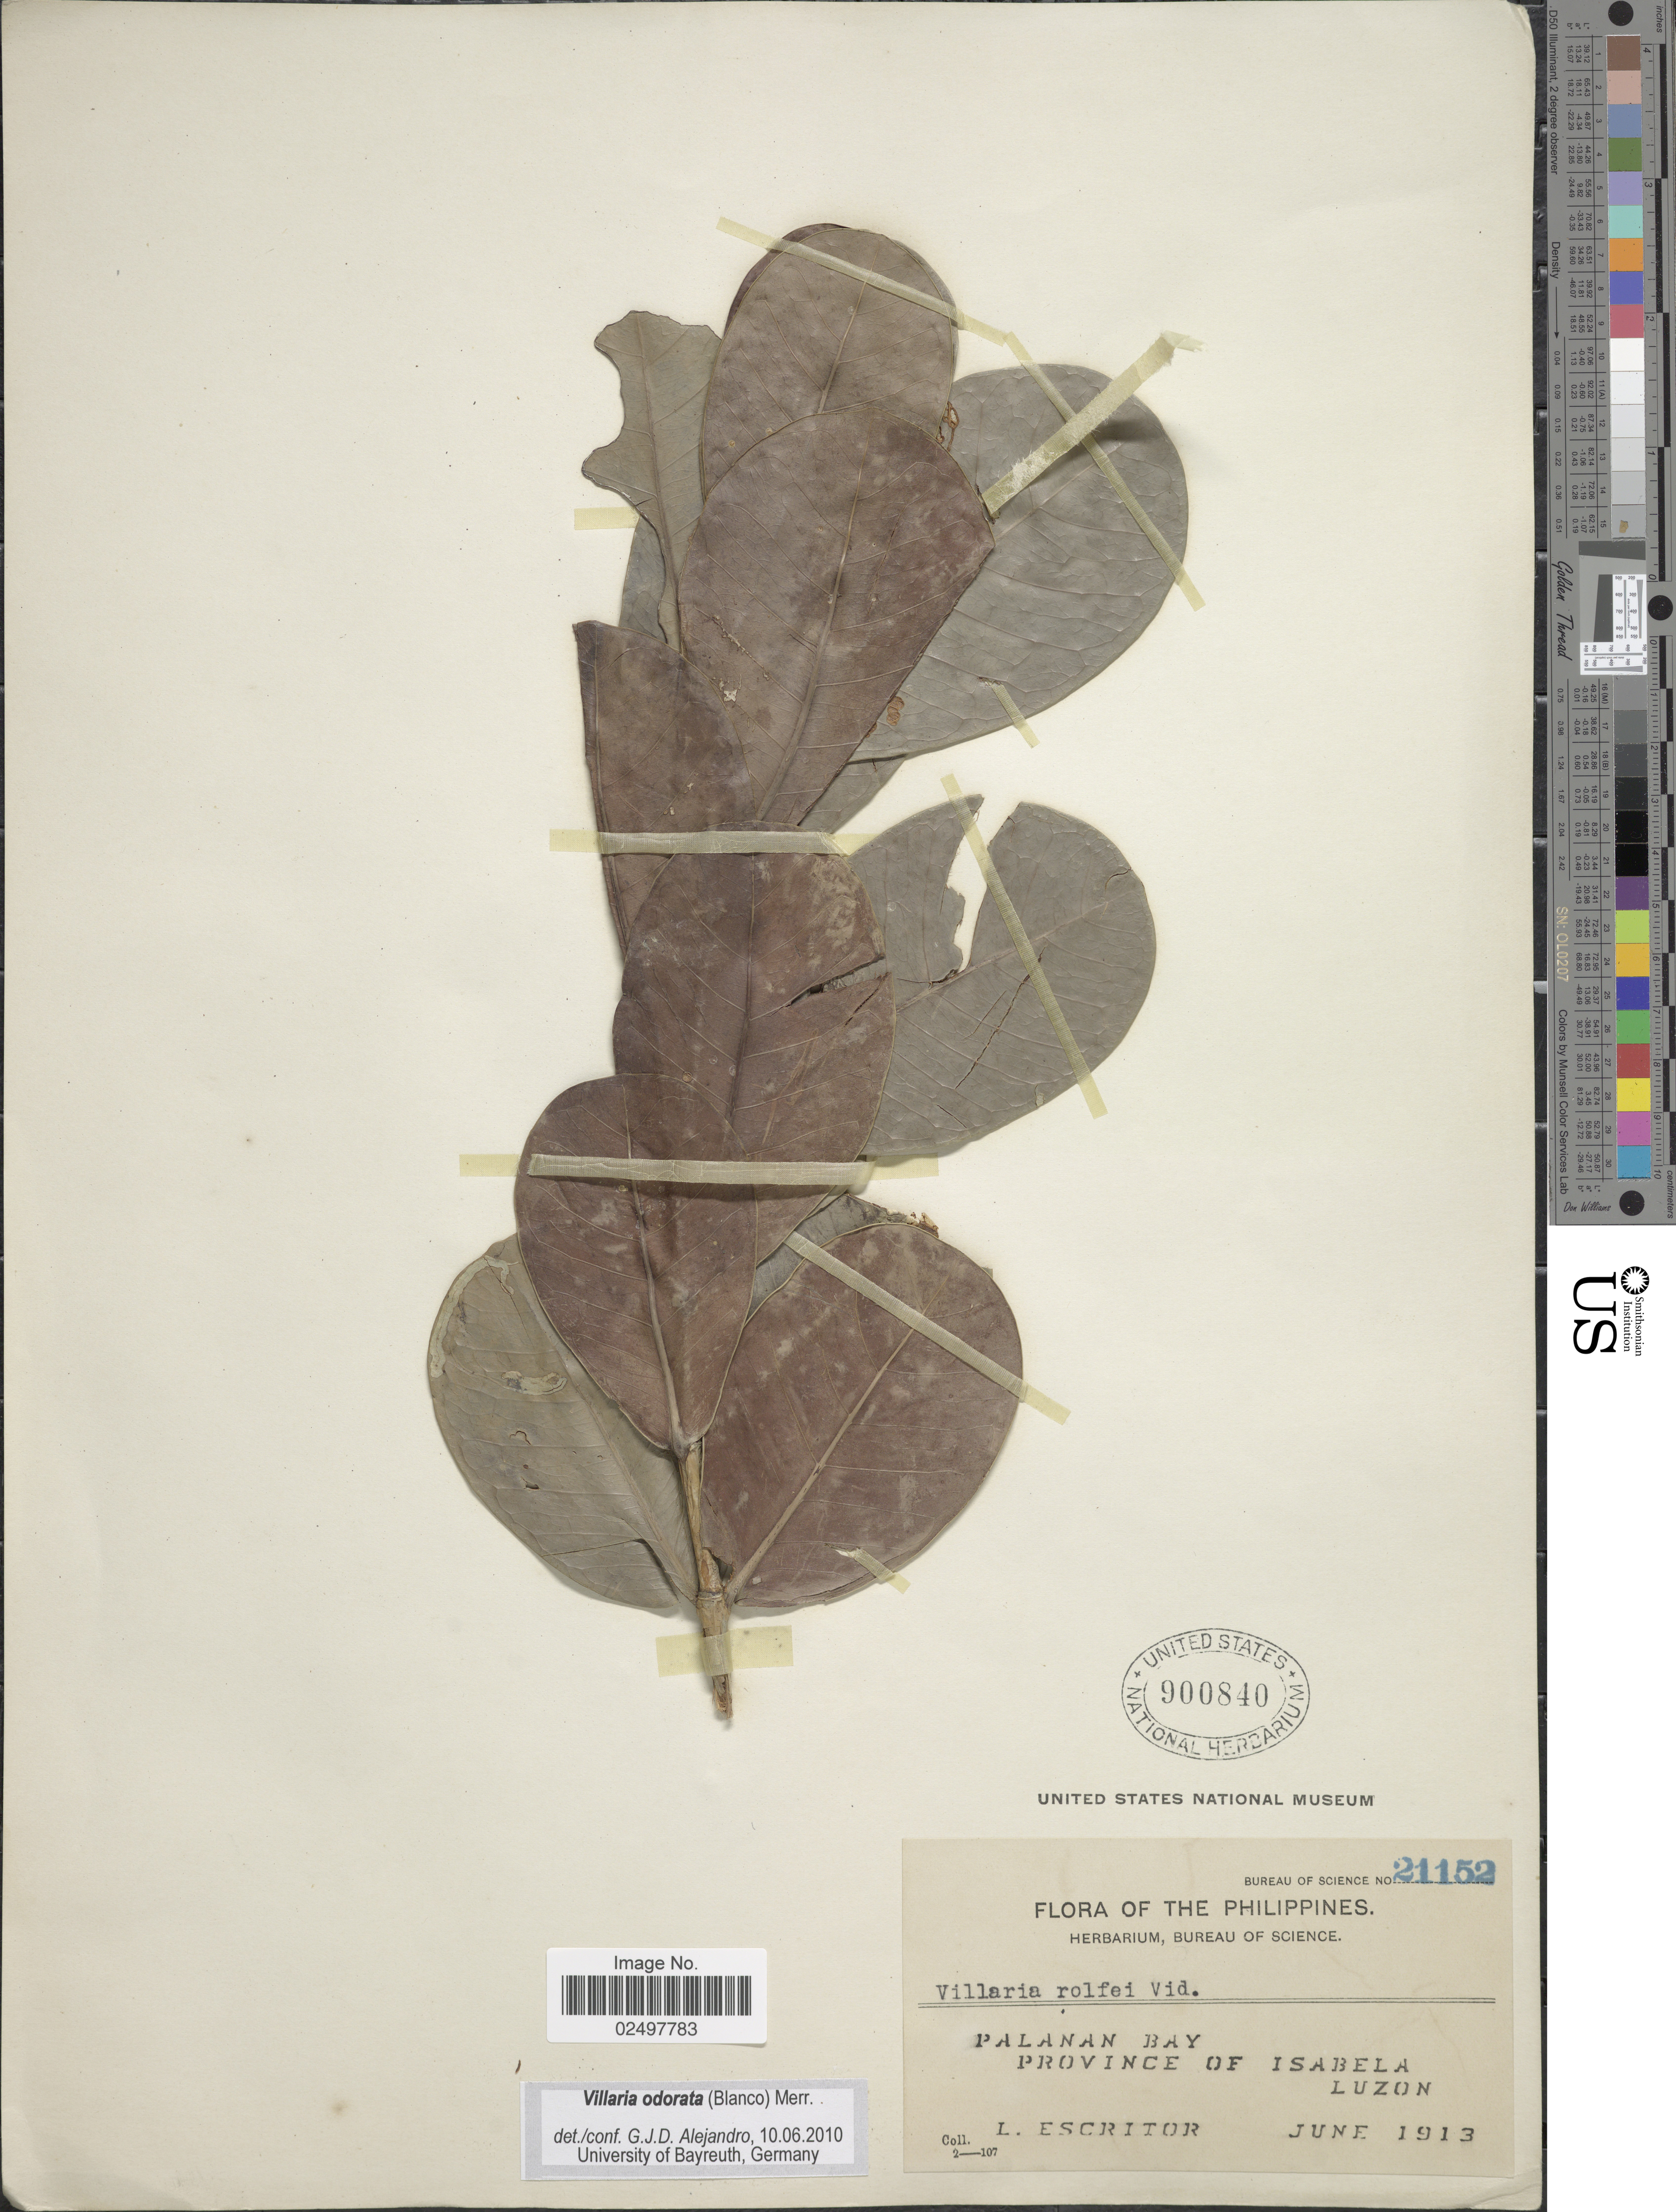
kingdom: Plantae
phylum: Tracheophyta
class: Magnoliopsida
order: Gentianales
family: Rubiaceae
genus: Villaria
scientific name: Villaria odorata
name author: (Blanco) Merr.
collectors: L. Escritor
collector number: Bureau of Science 21152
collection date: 1913-06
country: Philippines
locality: Palanan Bay, Province of Isabela, Luzon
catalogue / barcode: US 900840